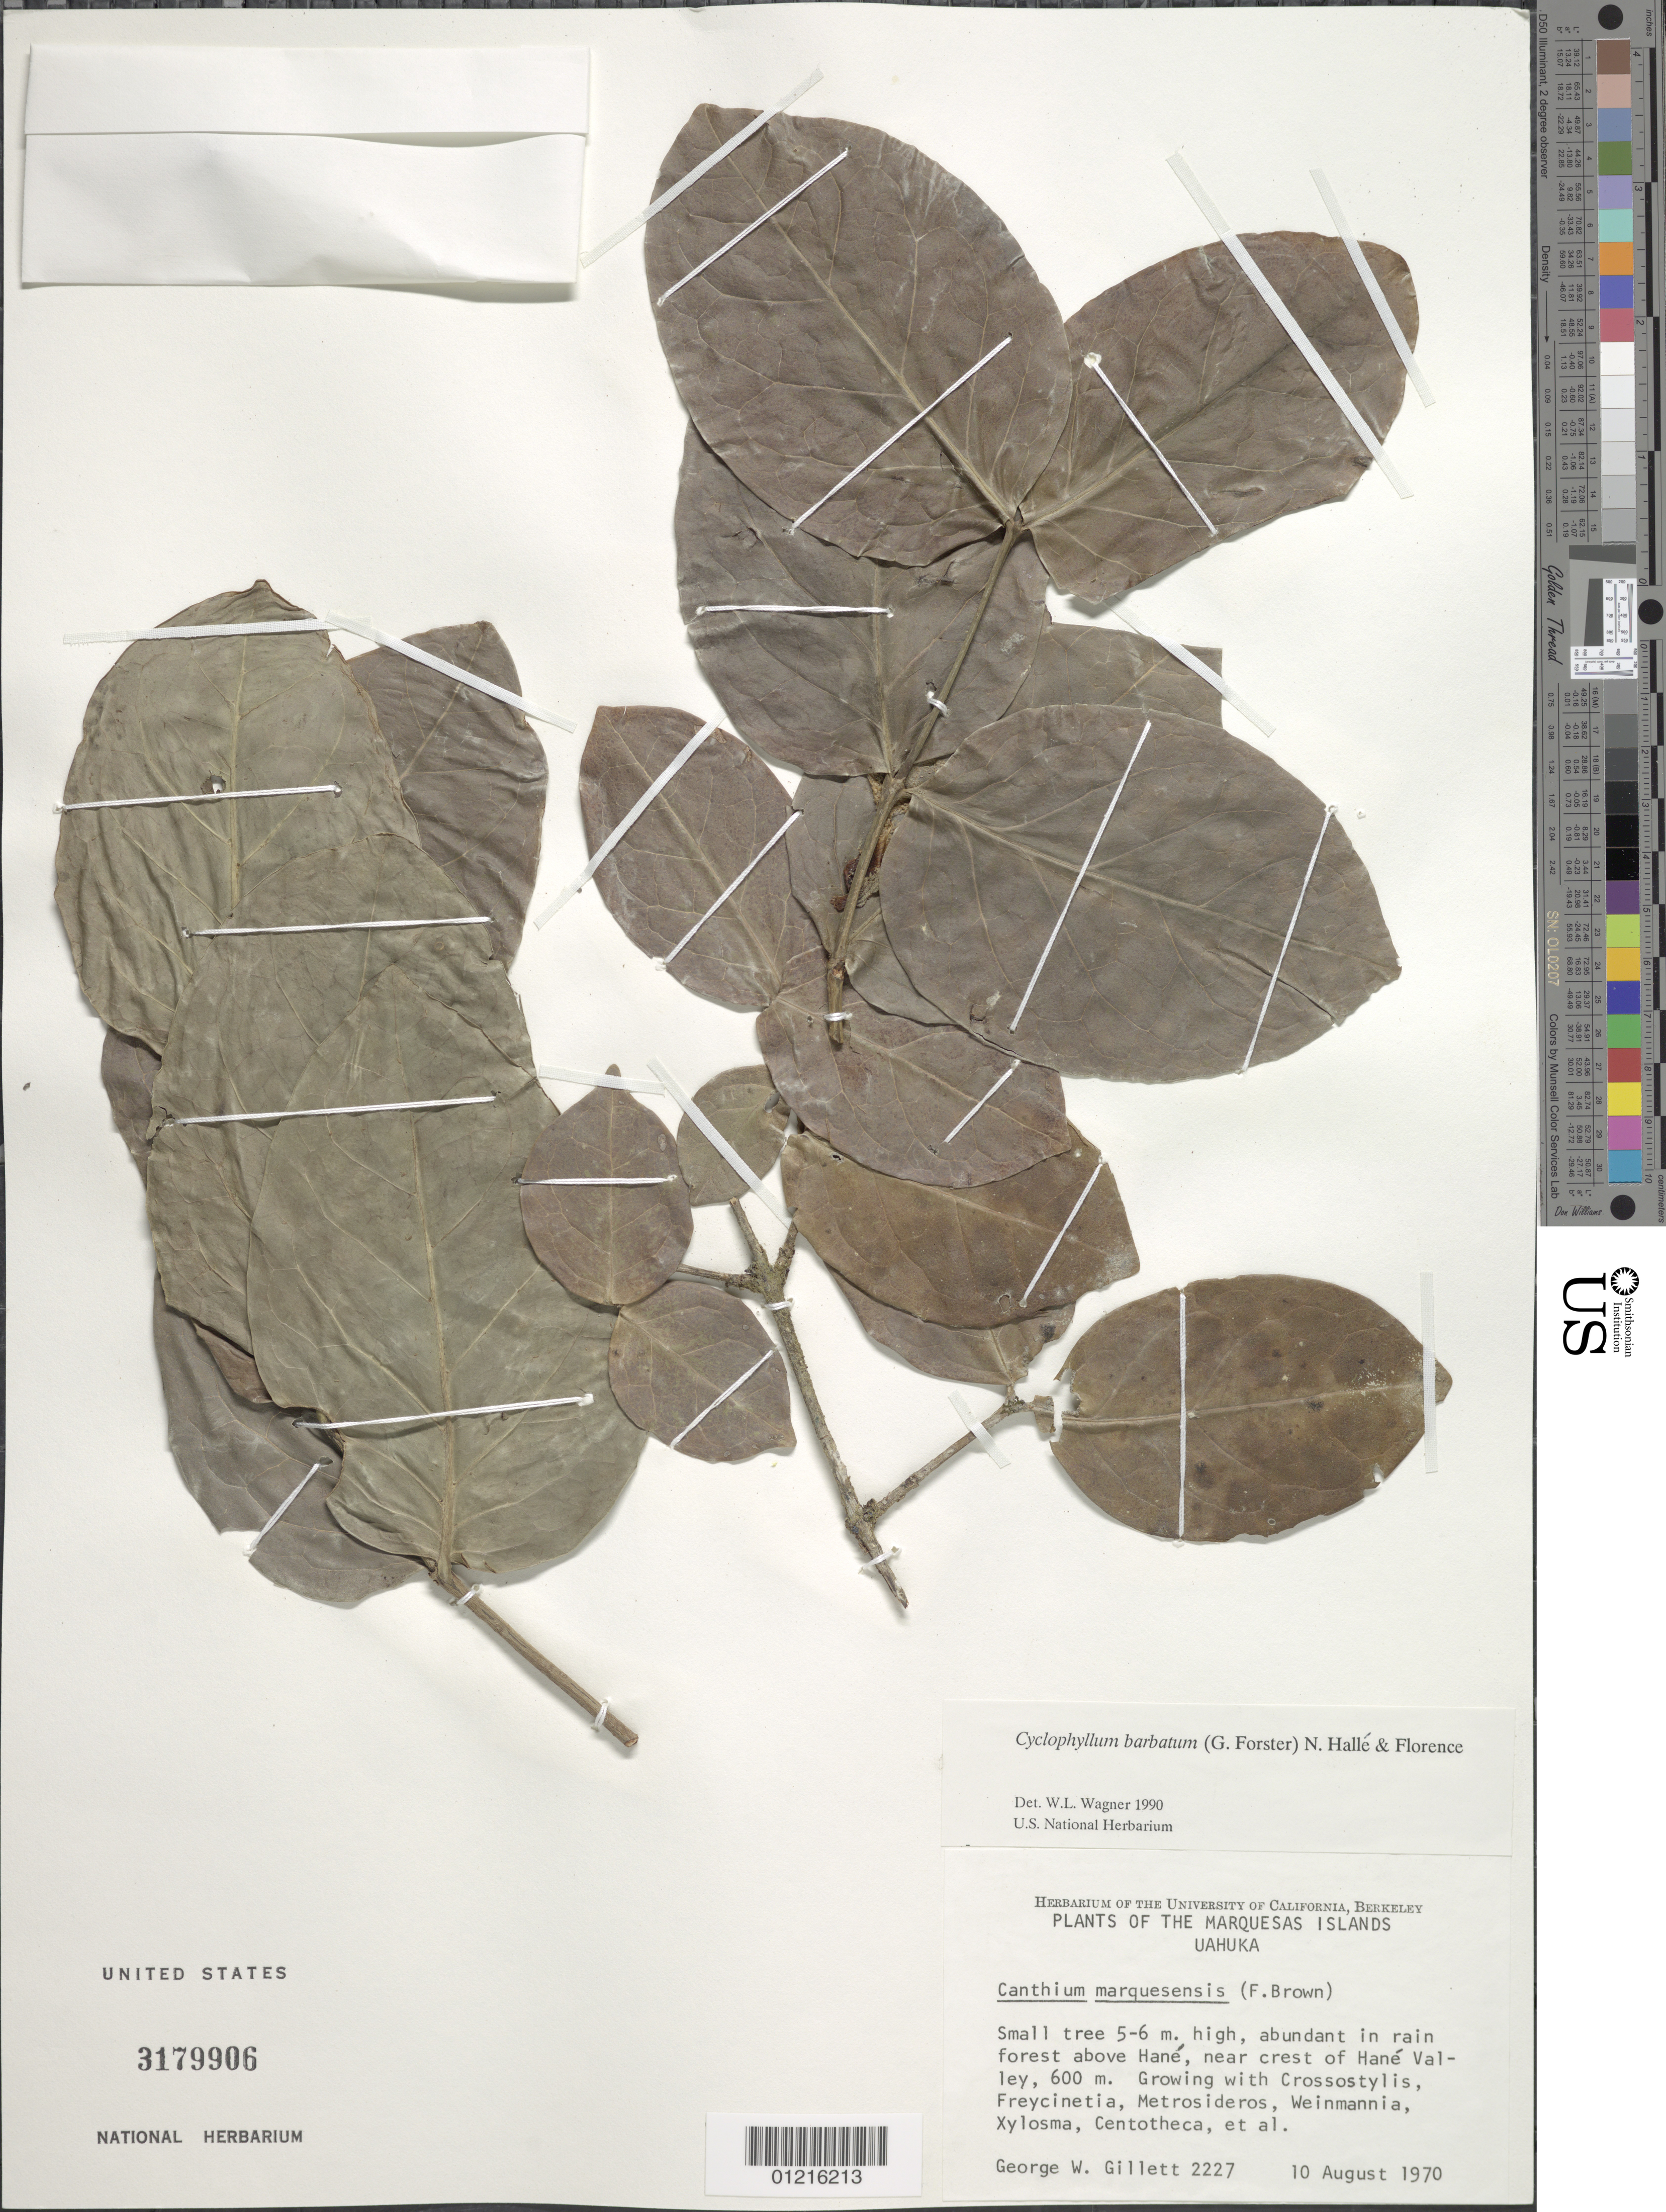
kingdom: Plantae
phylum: Tracheophyta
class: Magnoliopsida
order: Gentianales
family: Rubiaceae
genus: Cyclophyllum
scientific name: Cyclophyllum barbatum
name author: (G. Forst.) N. Hallé & J. Florence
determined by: Wagner, W. L., (BOT), Smithsonian Institution - National Museum of Natural History (UNITED STATES)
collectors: G. Gillett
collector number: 2227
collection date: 1970-08-10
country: French Polynesia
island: Ua Huka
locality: near crest of Hane Valley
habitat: Abundant in rain forest above Hané, growing with Crossostylis, Freycinetia, Metrosideros, Weinmannia, Xylosma, Centotheca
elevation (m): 600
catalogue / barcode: US 3179906